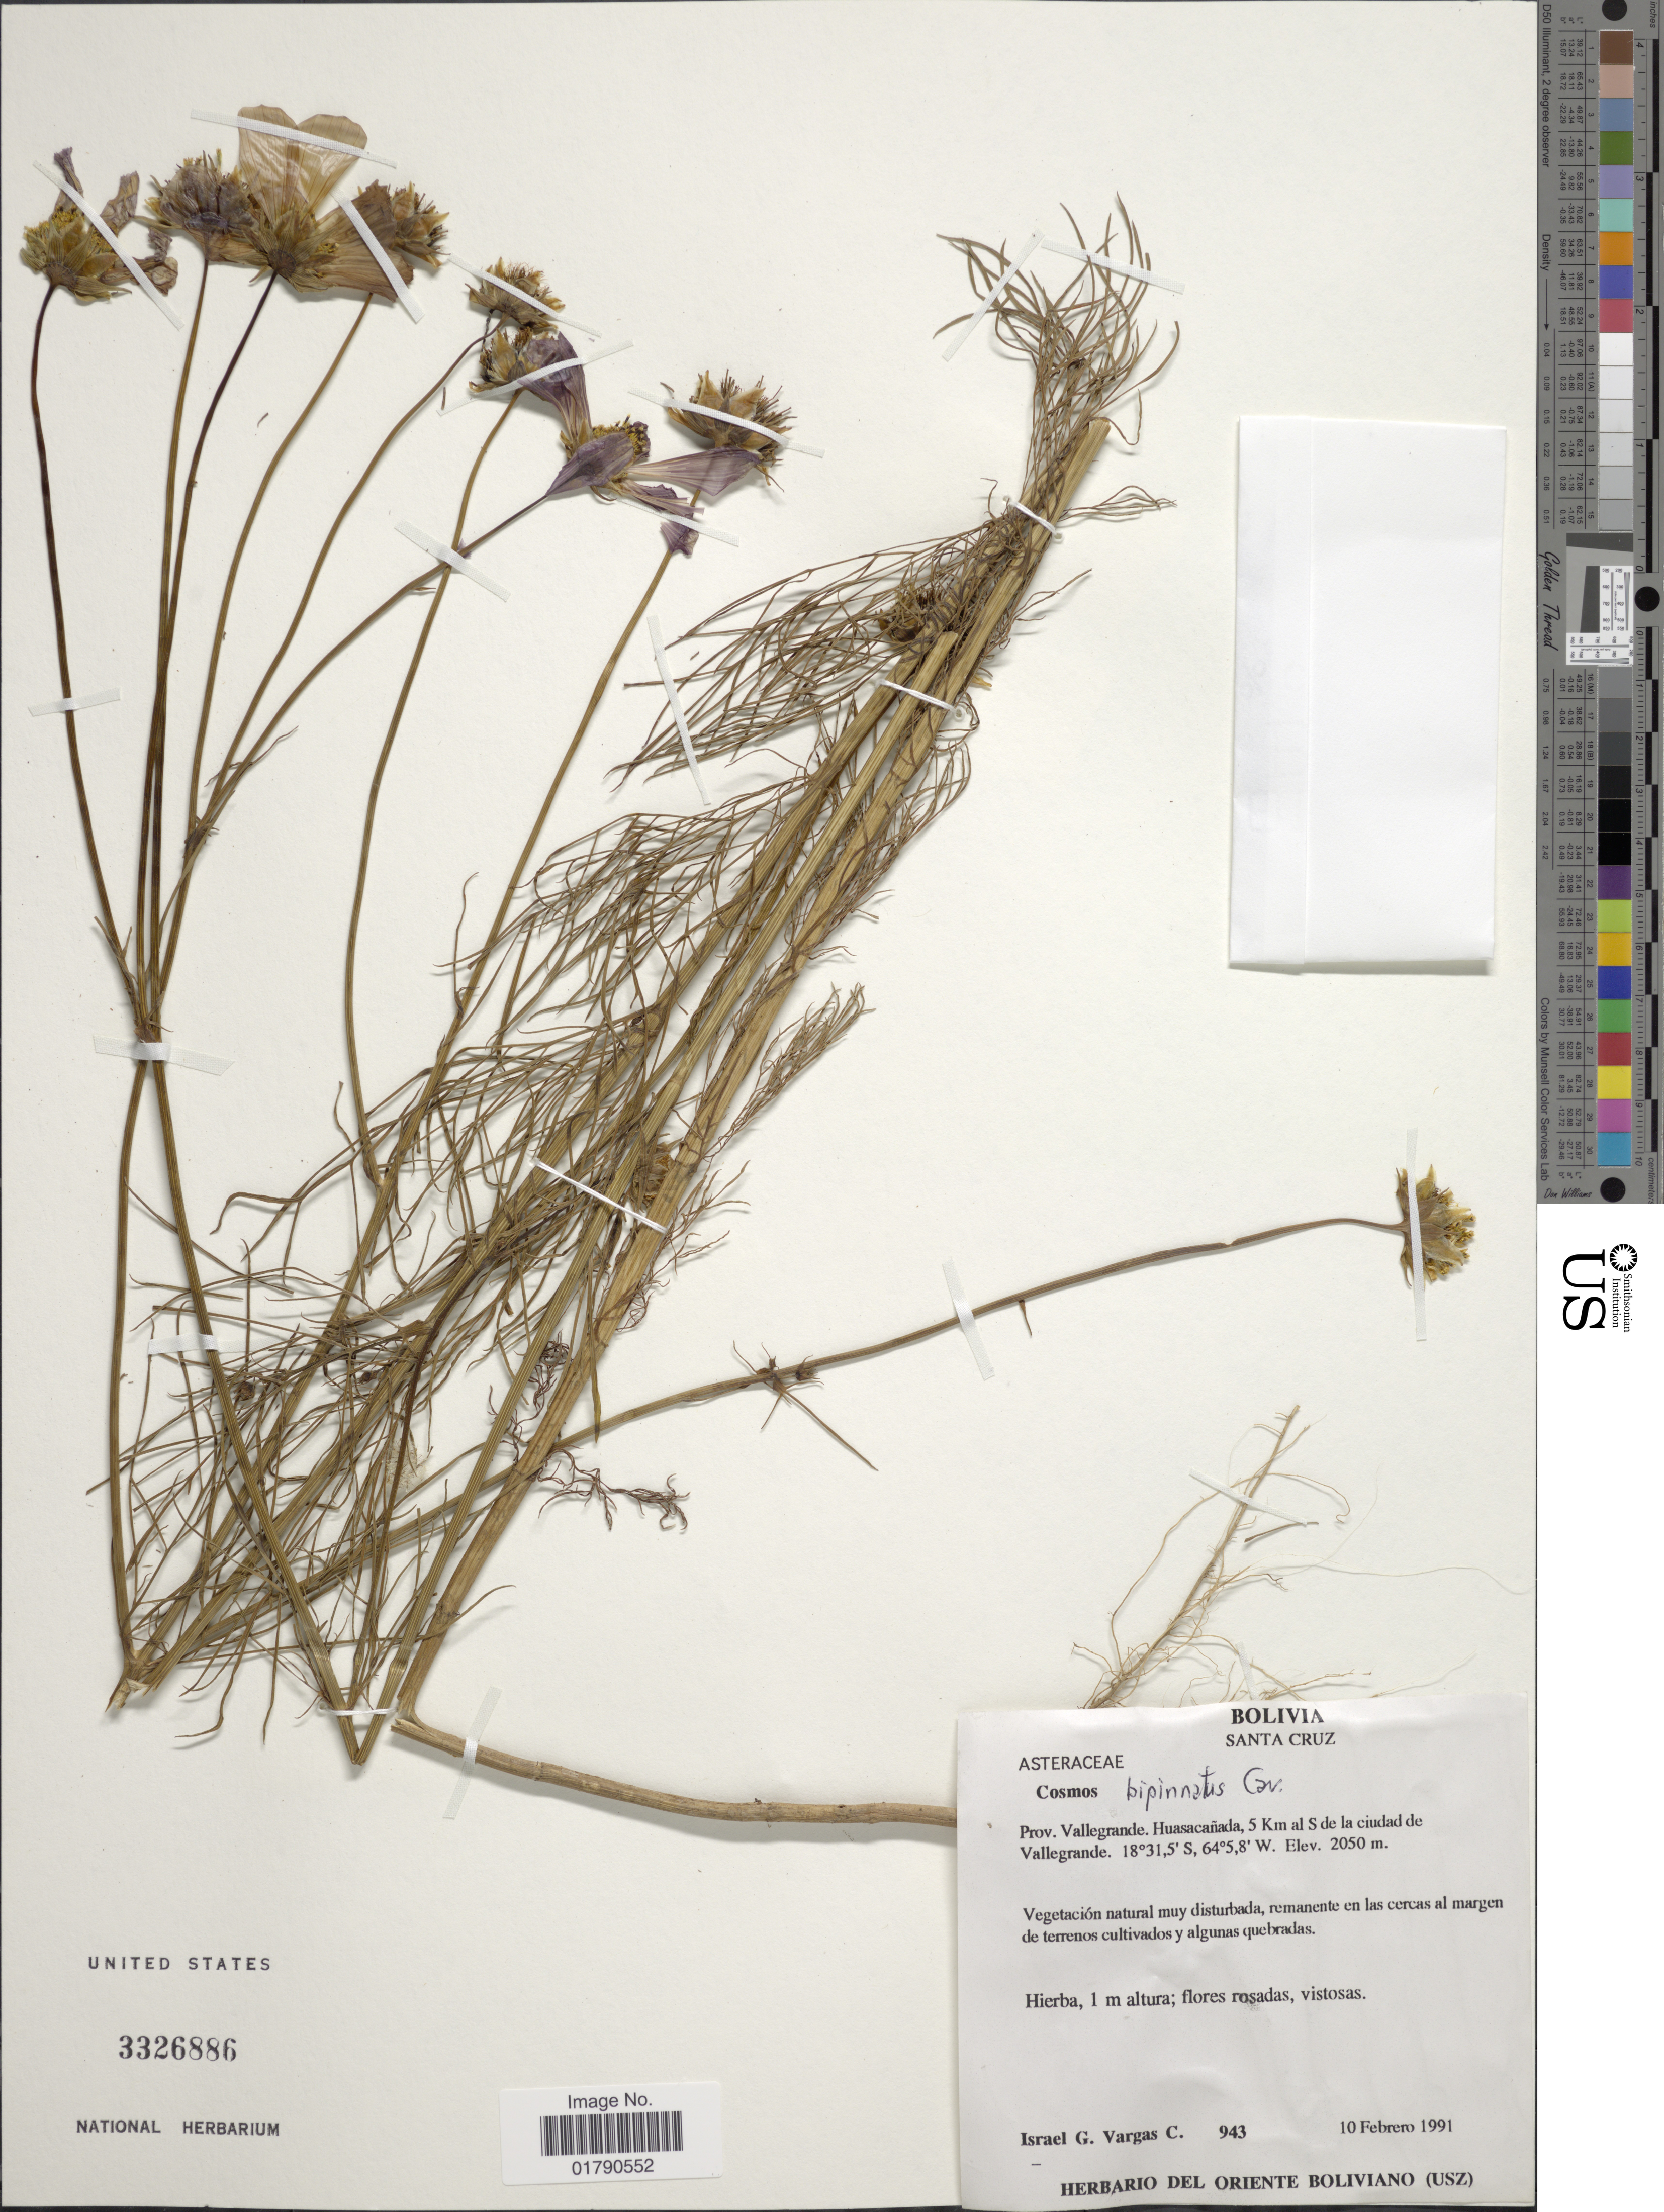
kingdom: Plantae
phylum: Tracheophyta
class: Magnoliopsida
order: Asterales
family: Asteraceae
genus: Cosmos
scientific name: Cosmos bipinnatus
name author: Cav.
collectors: I. G. Vargas C.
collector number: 943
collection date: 1991-02-10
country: Bolivia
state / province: Santa Cruz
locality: Prov. Vallegrande, Huasacanada, 5 km al S de la ciudad de Vallegrande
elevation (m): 2050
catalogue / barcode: US 3326886